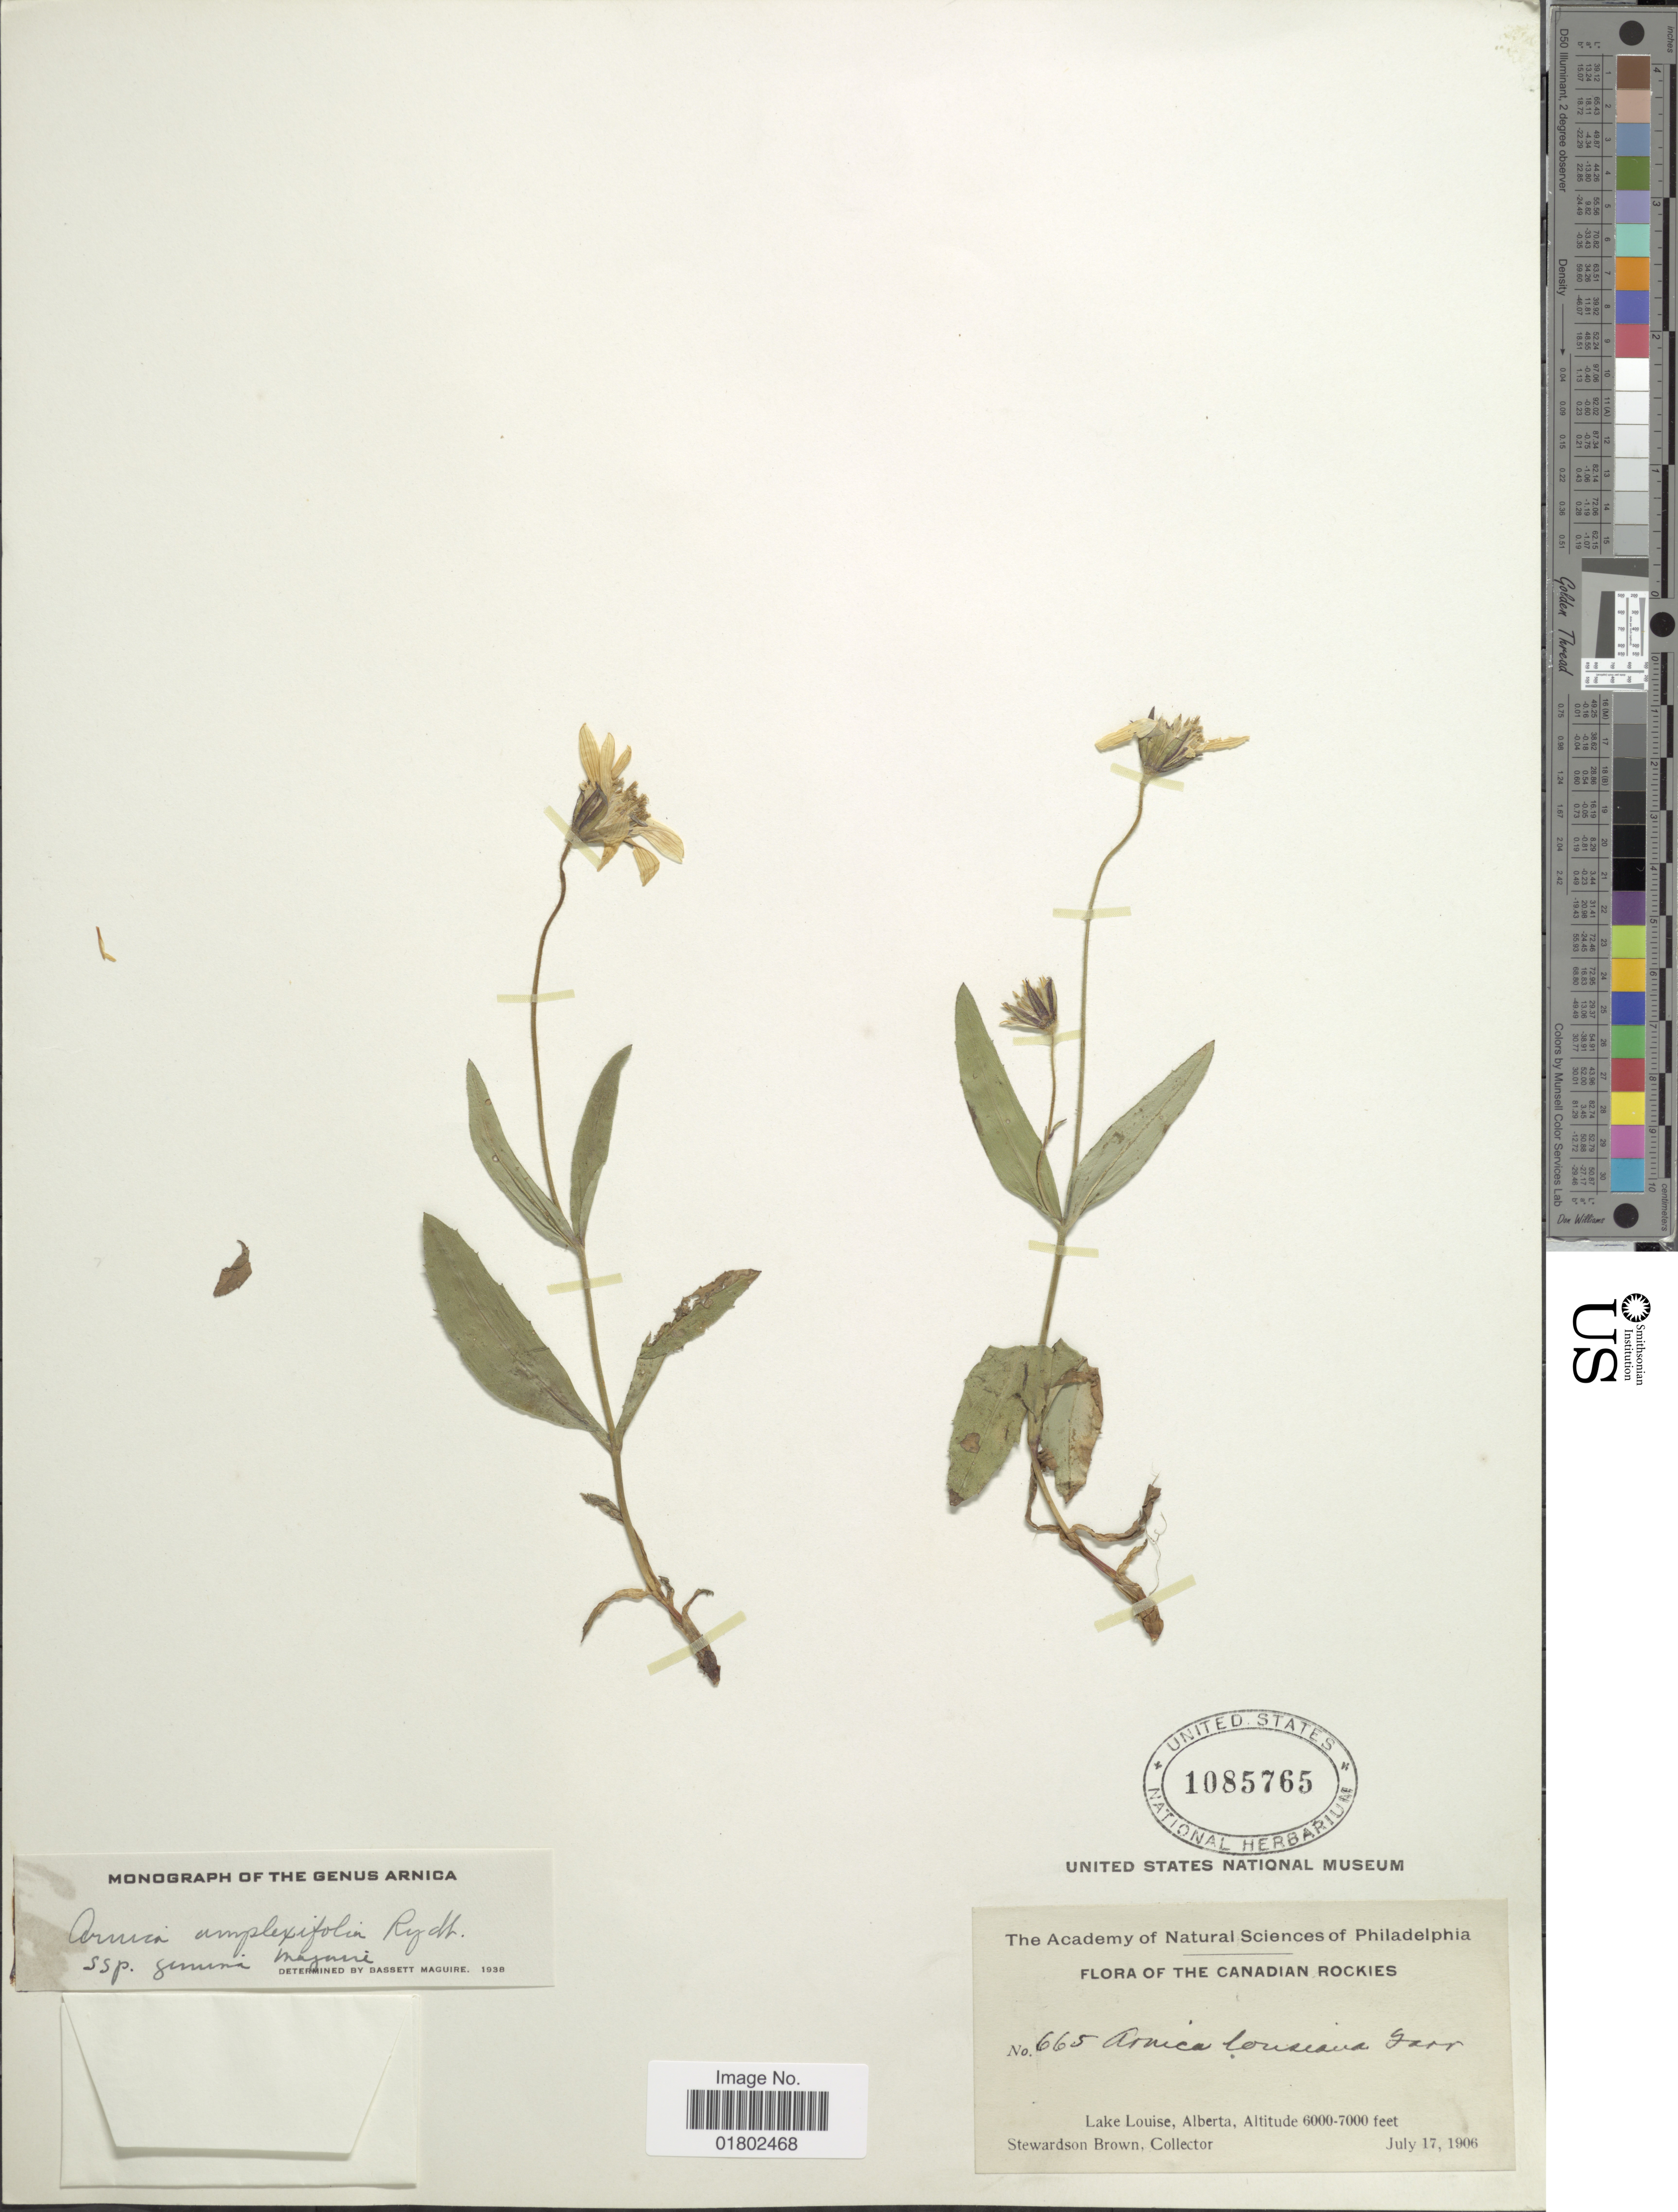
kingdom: Plantae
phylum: Tracheophyta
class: Magnoliopsida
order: Asterales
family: Asteraceae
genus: Arnica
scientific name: Arnica amplexifolia subsp. genuina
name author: Maguire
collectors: S. Brown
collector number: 665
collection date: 1906-07-17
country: Canada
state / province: Alberta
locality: Canadian Rockies, Lake Louise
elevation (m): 1829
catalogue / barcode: US 1085765